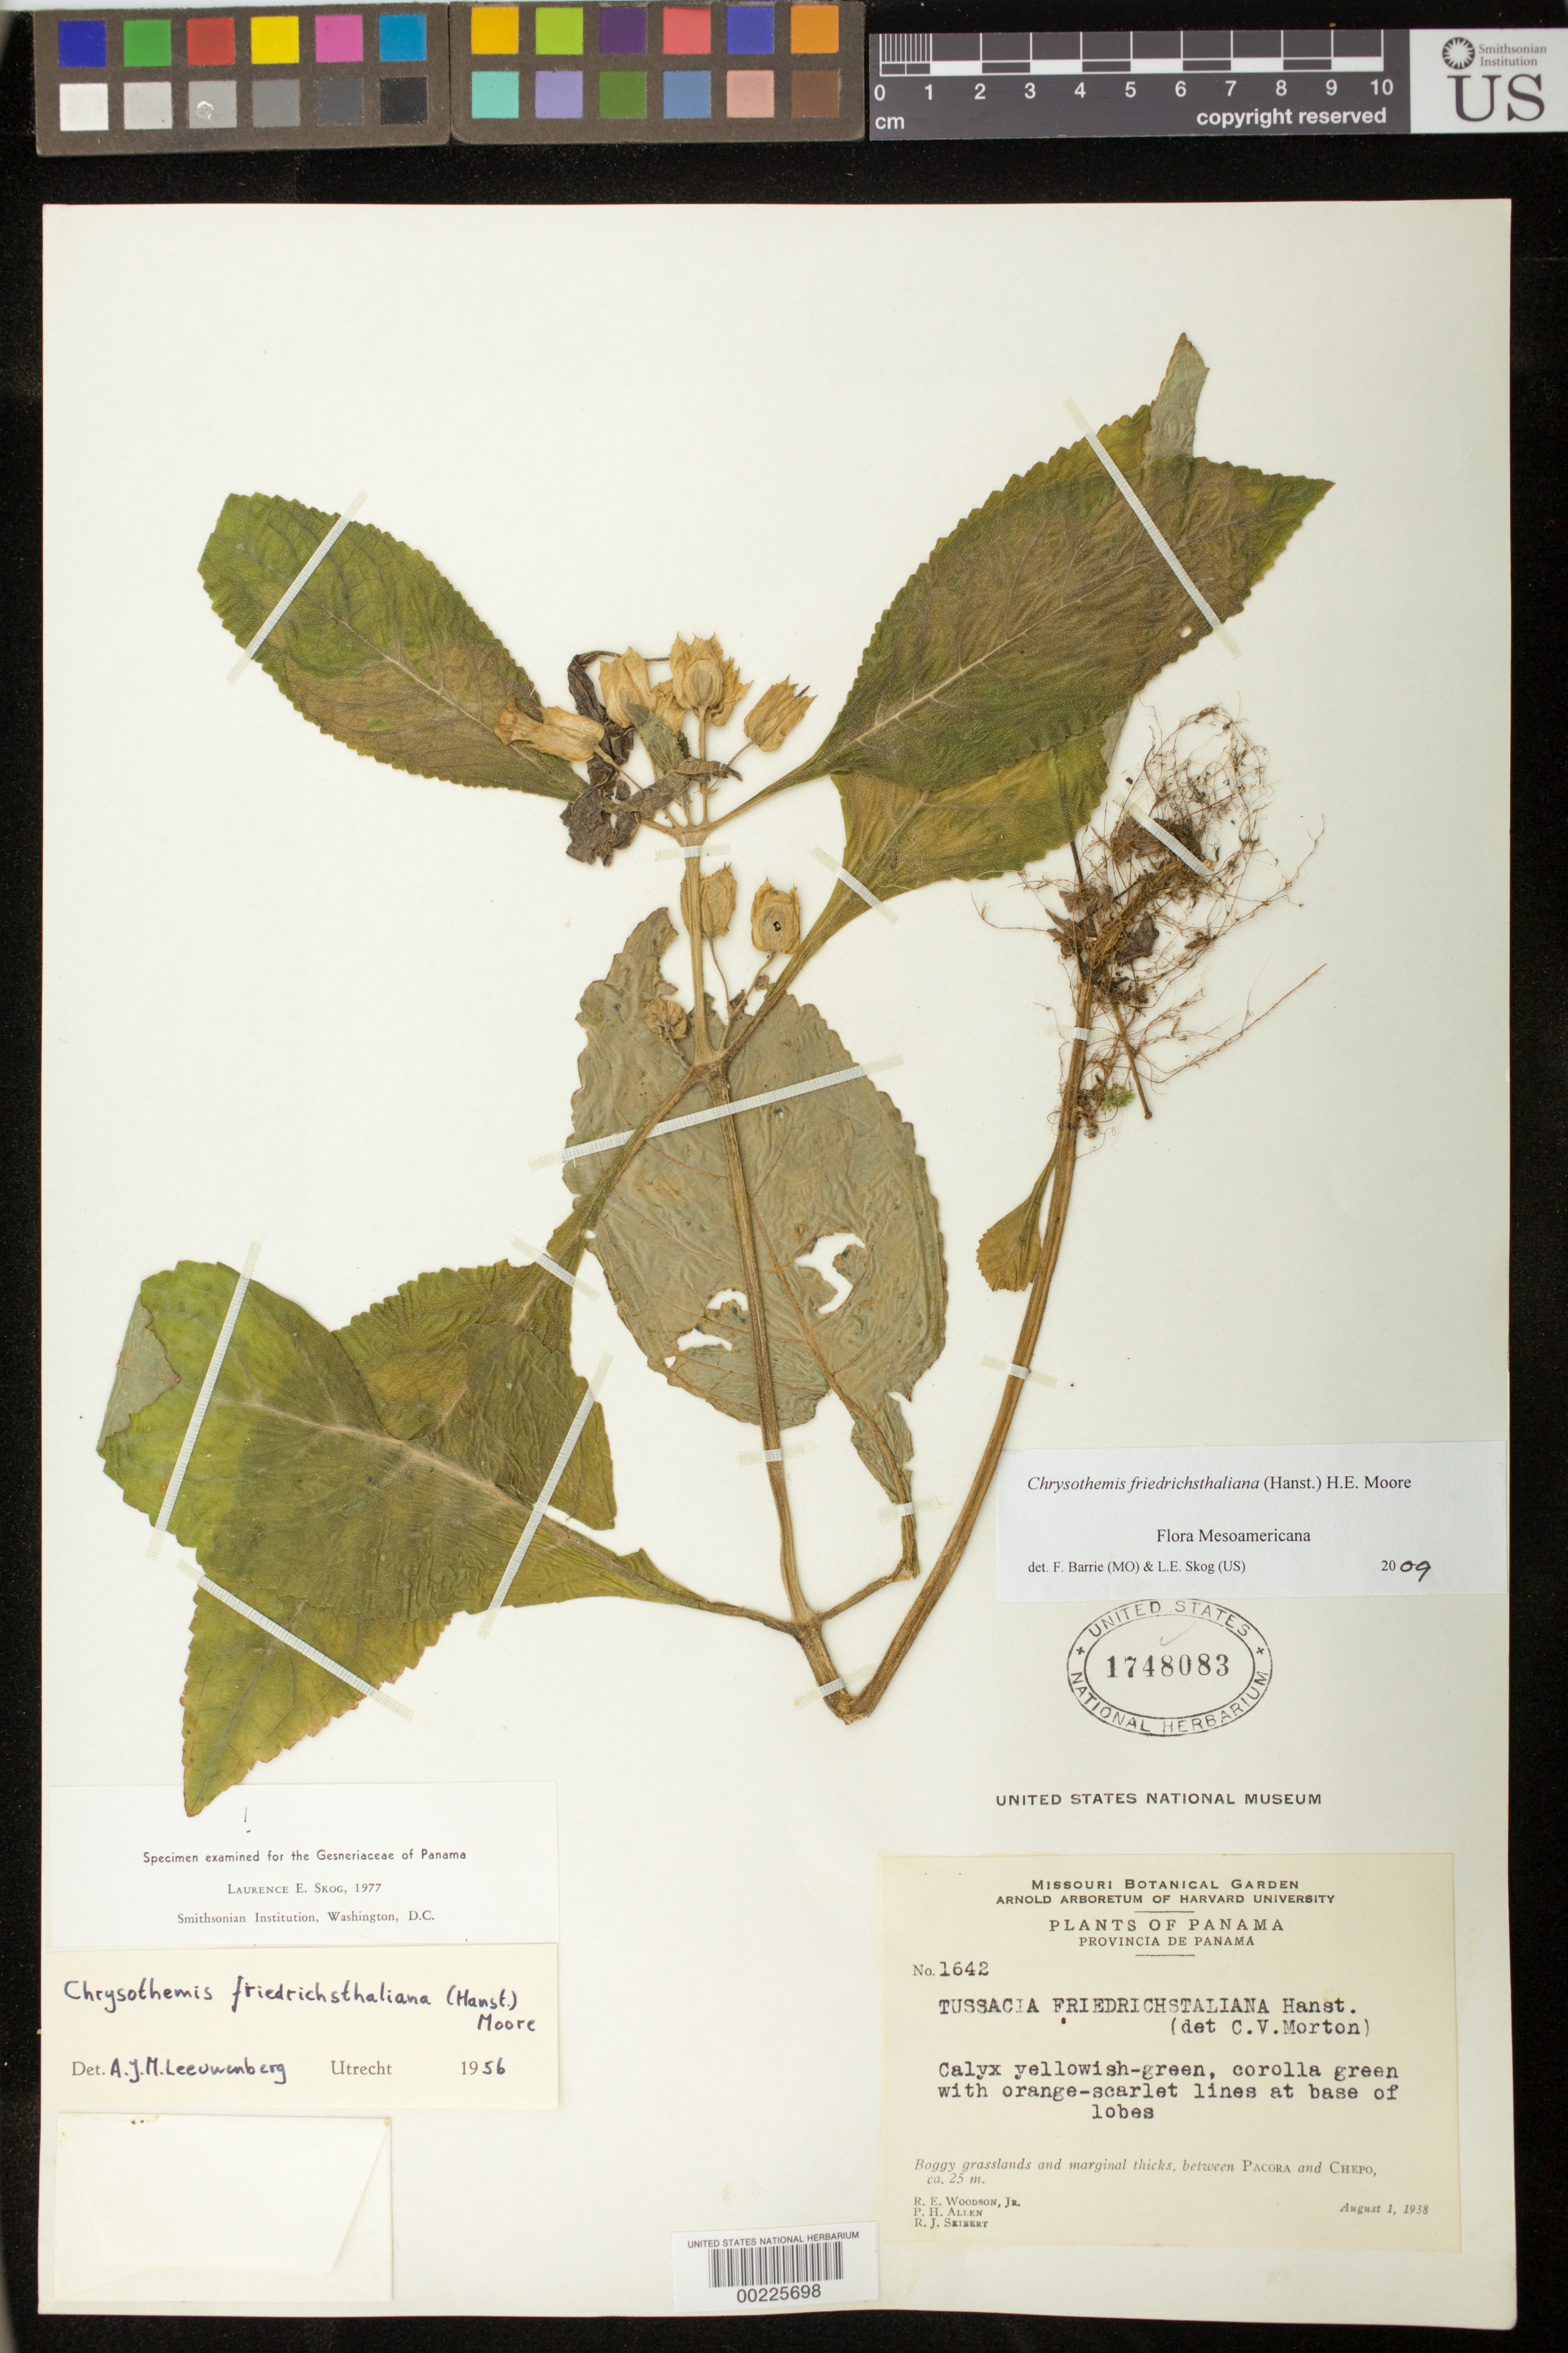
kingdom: Plantae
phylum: Tracheophyta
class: Magnoliopsida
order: Lamiales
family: Gesneriaceae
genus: Chrysothemis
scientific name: Chrysothemis friedrichsthaliana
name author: (Hanst.) H.E. Moore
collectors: R. E. Woodson, P. H. Allen & R. J. Seibert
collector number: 1642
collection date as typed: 01 Aug 1938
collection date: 1938-08-01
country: Panama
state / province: Panamá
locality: Between Pacora and Chepo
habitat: Boggy grasslands and marginal thicks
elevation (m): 25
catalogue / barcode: US 1748083